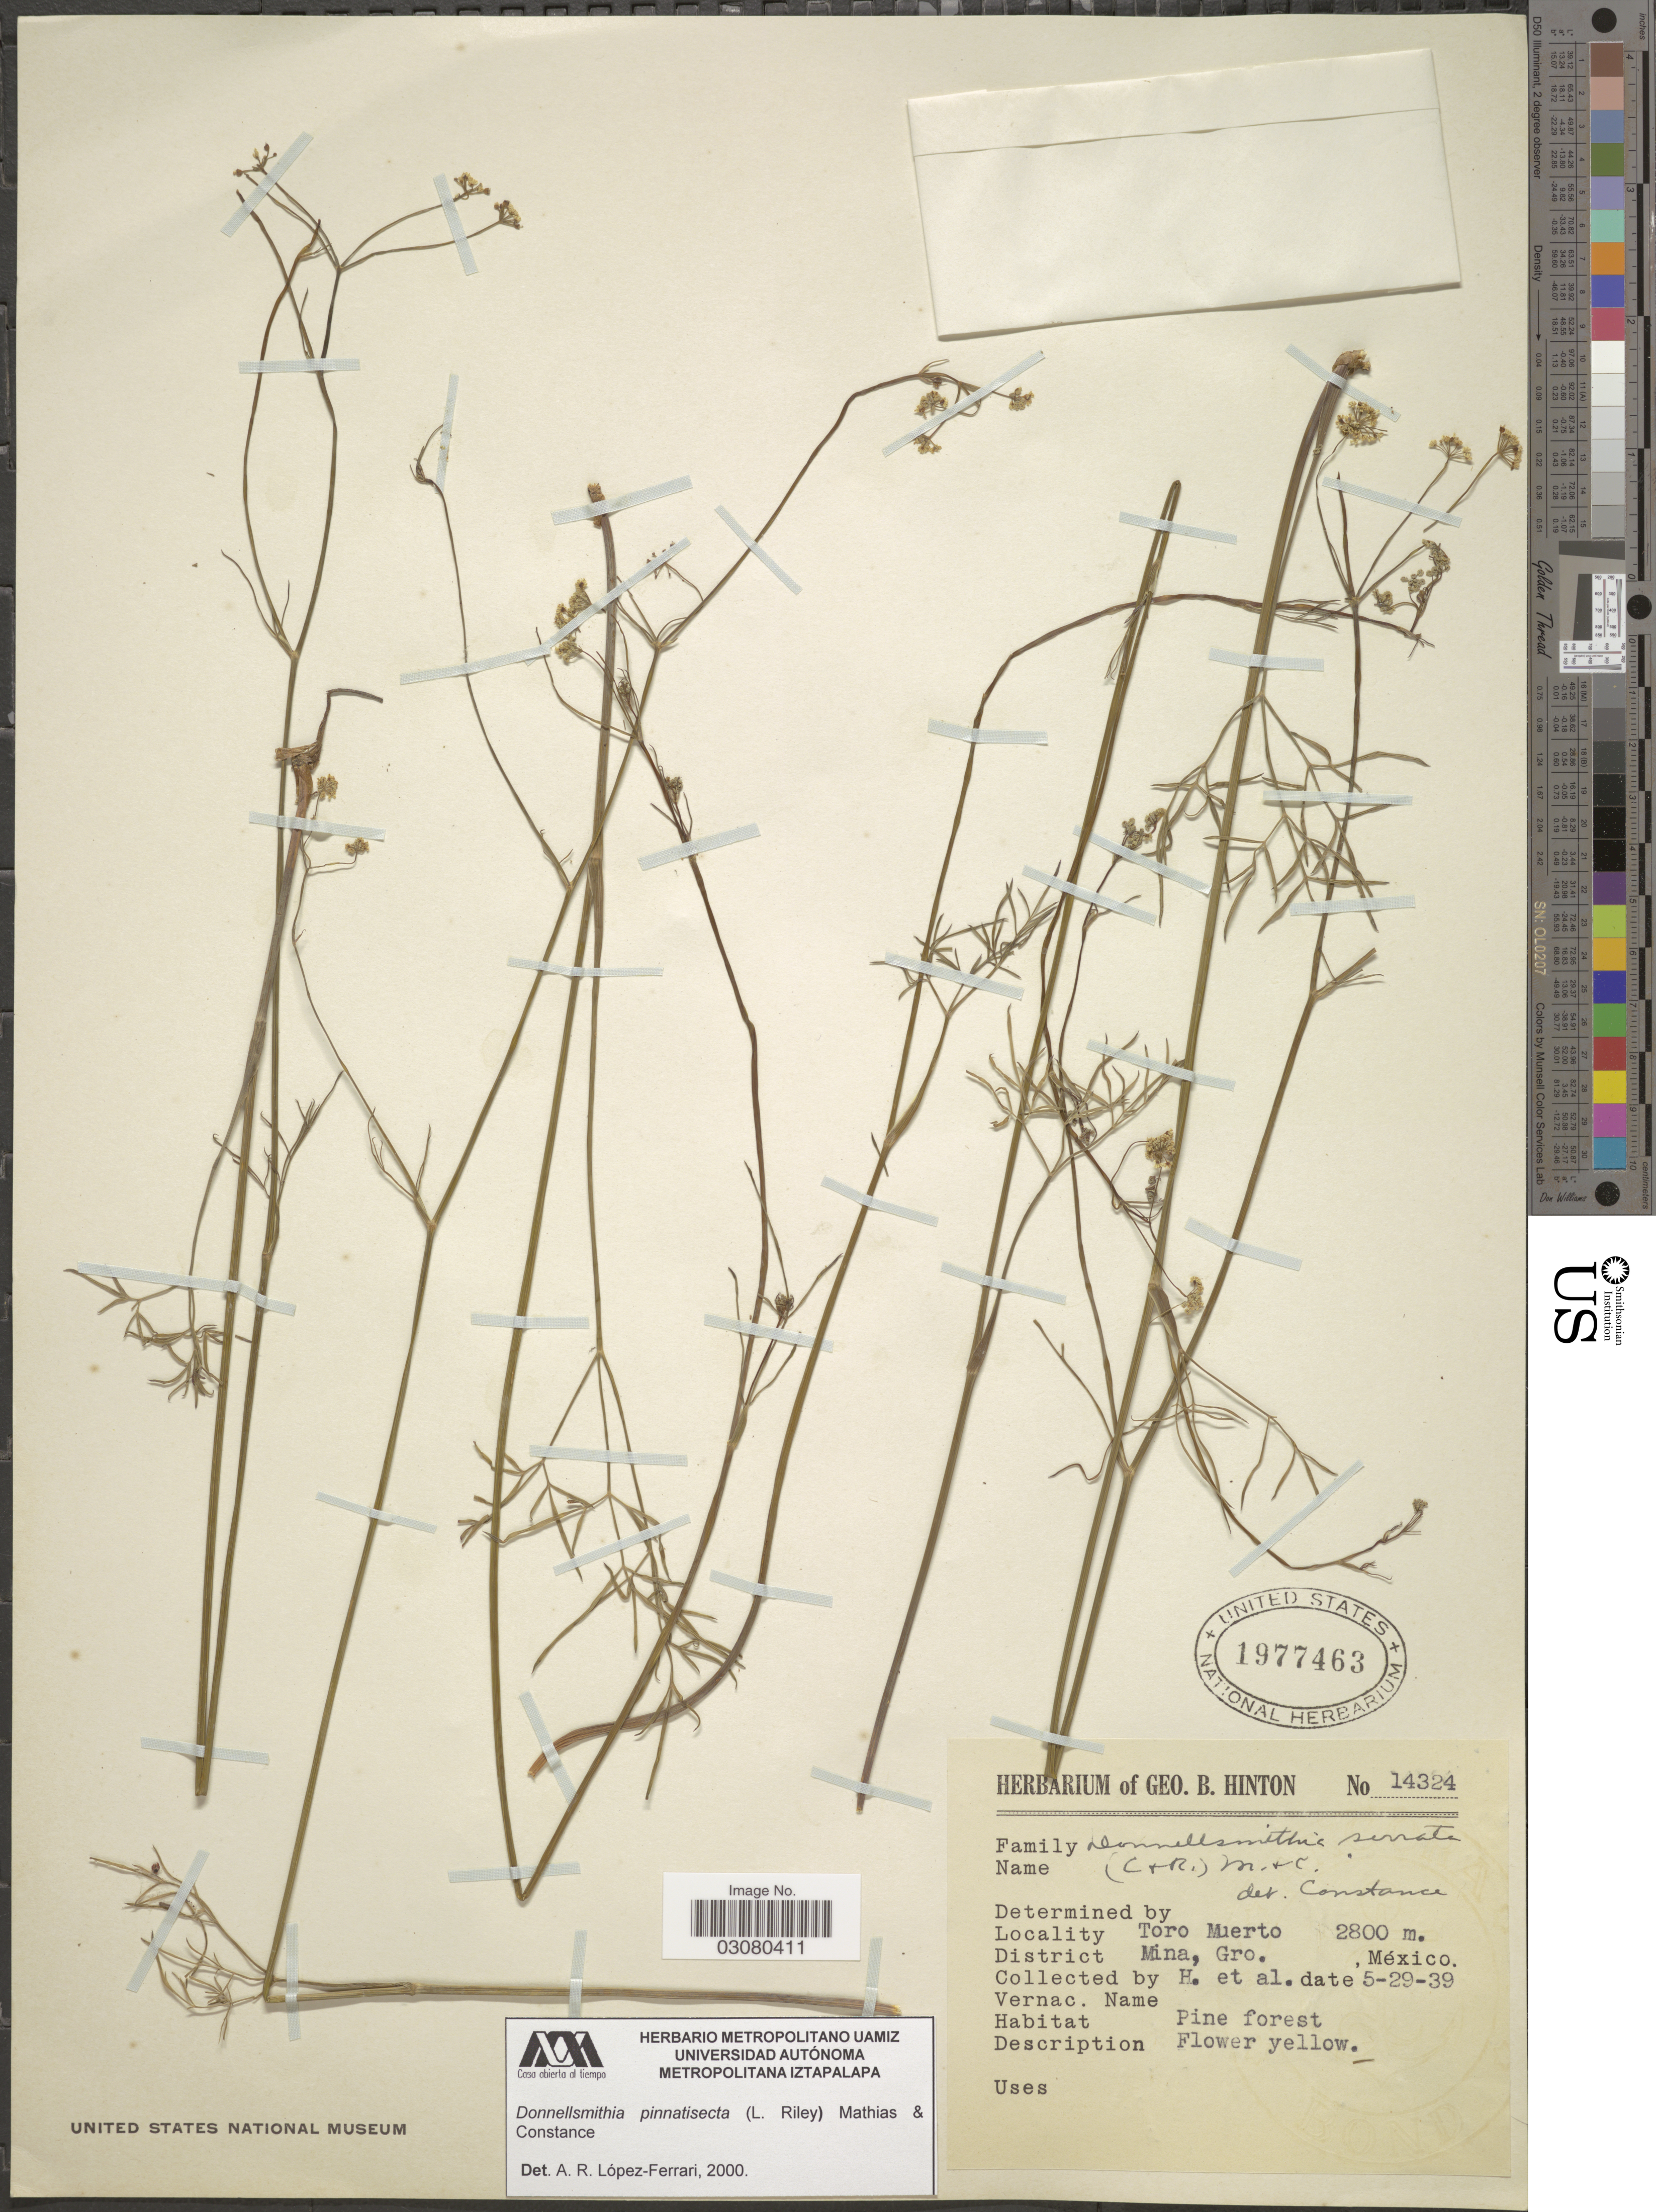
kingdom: Plantae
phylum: Tracheophyta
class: Magnoliopsida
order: Apiales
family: Apiaceae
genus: Donnellsmithia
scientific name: Donnellsmithia pinnatisecta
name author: (L. Riley) Mathias & Constance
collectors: G. B. Hinton & et al.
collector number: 14324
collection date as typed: Transcribed d/m/y: 29/5/39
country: Mexico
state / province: Guerrero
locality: Toro Muerto. District Mina, Gro.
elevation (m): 2800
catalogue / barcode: US 1977463